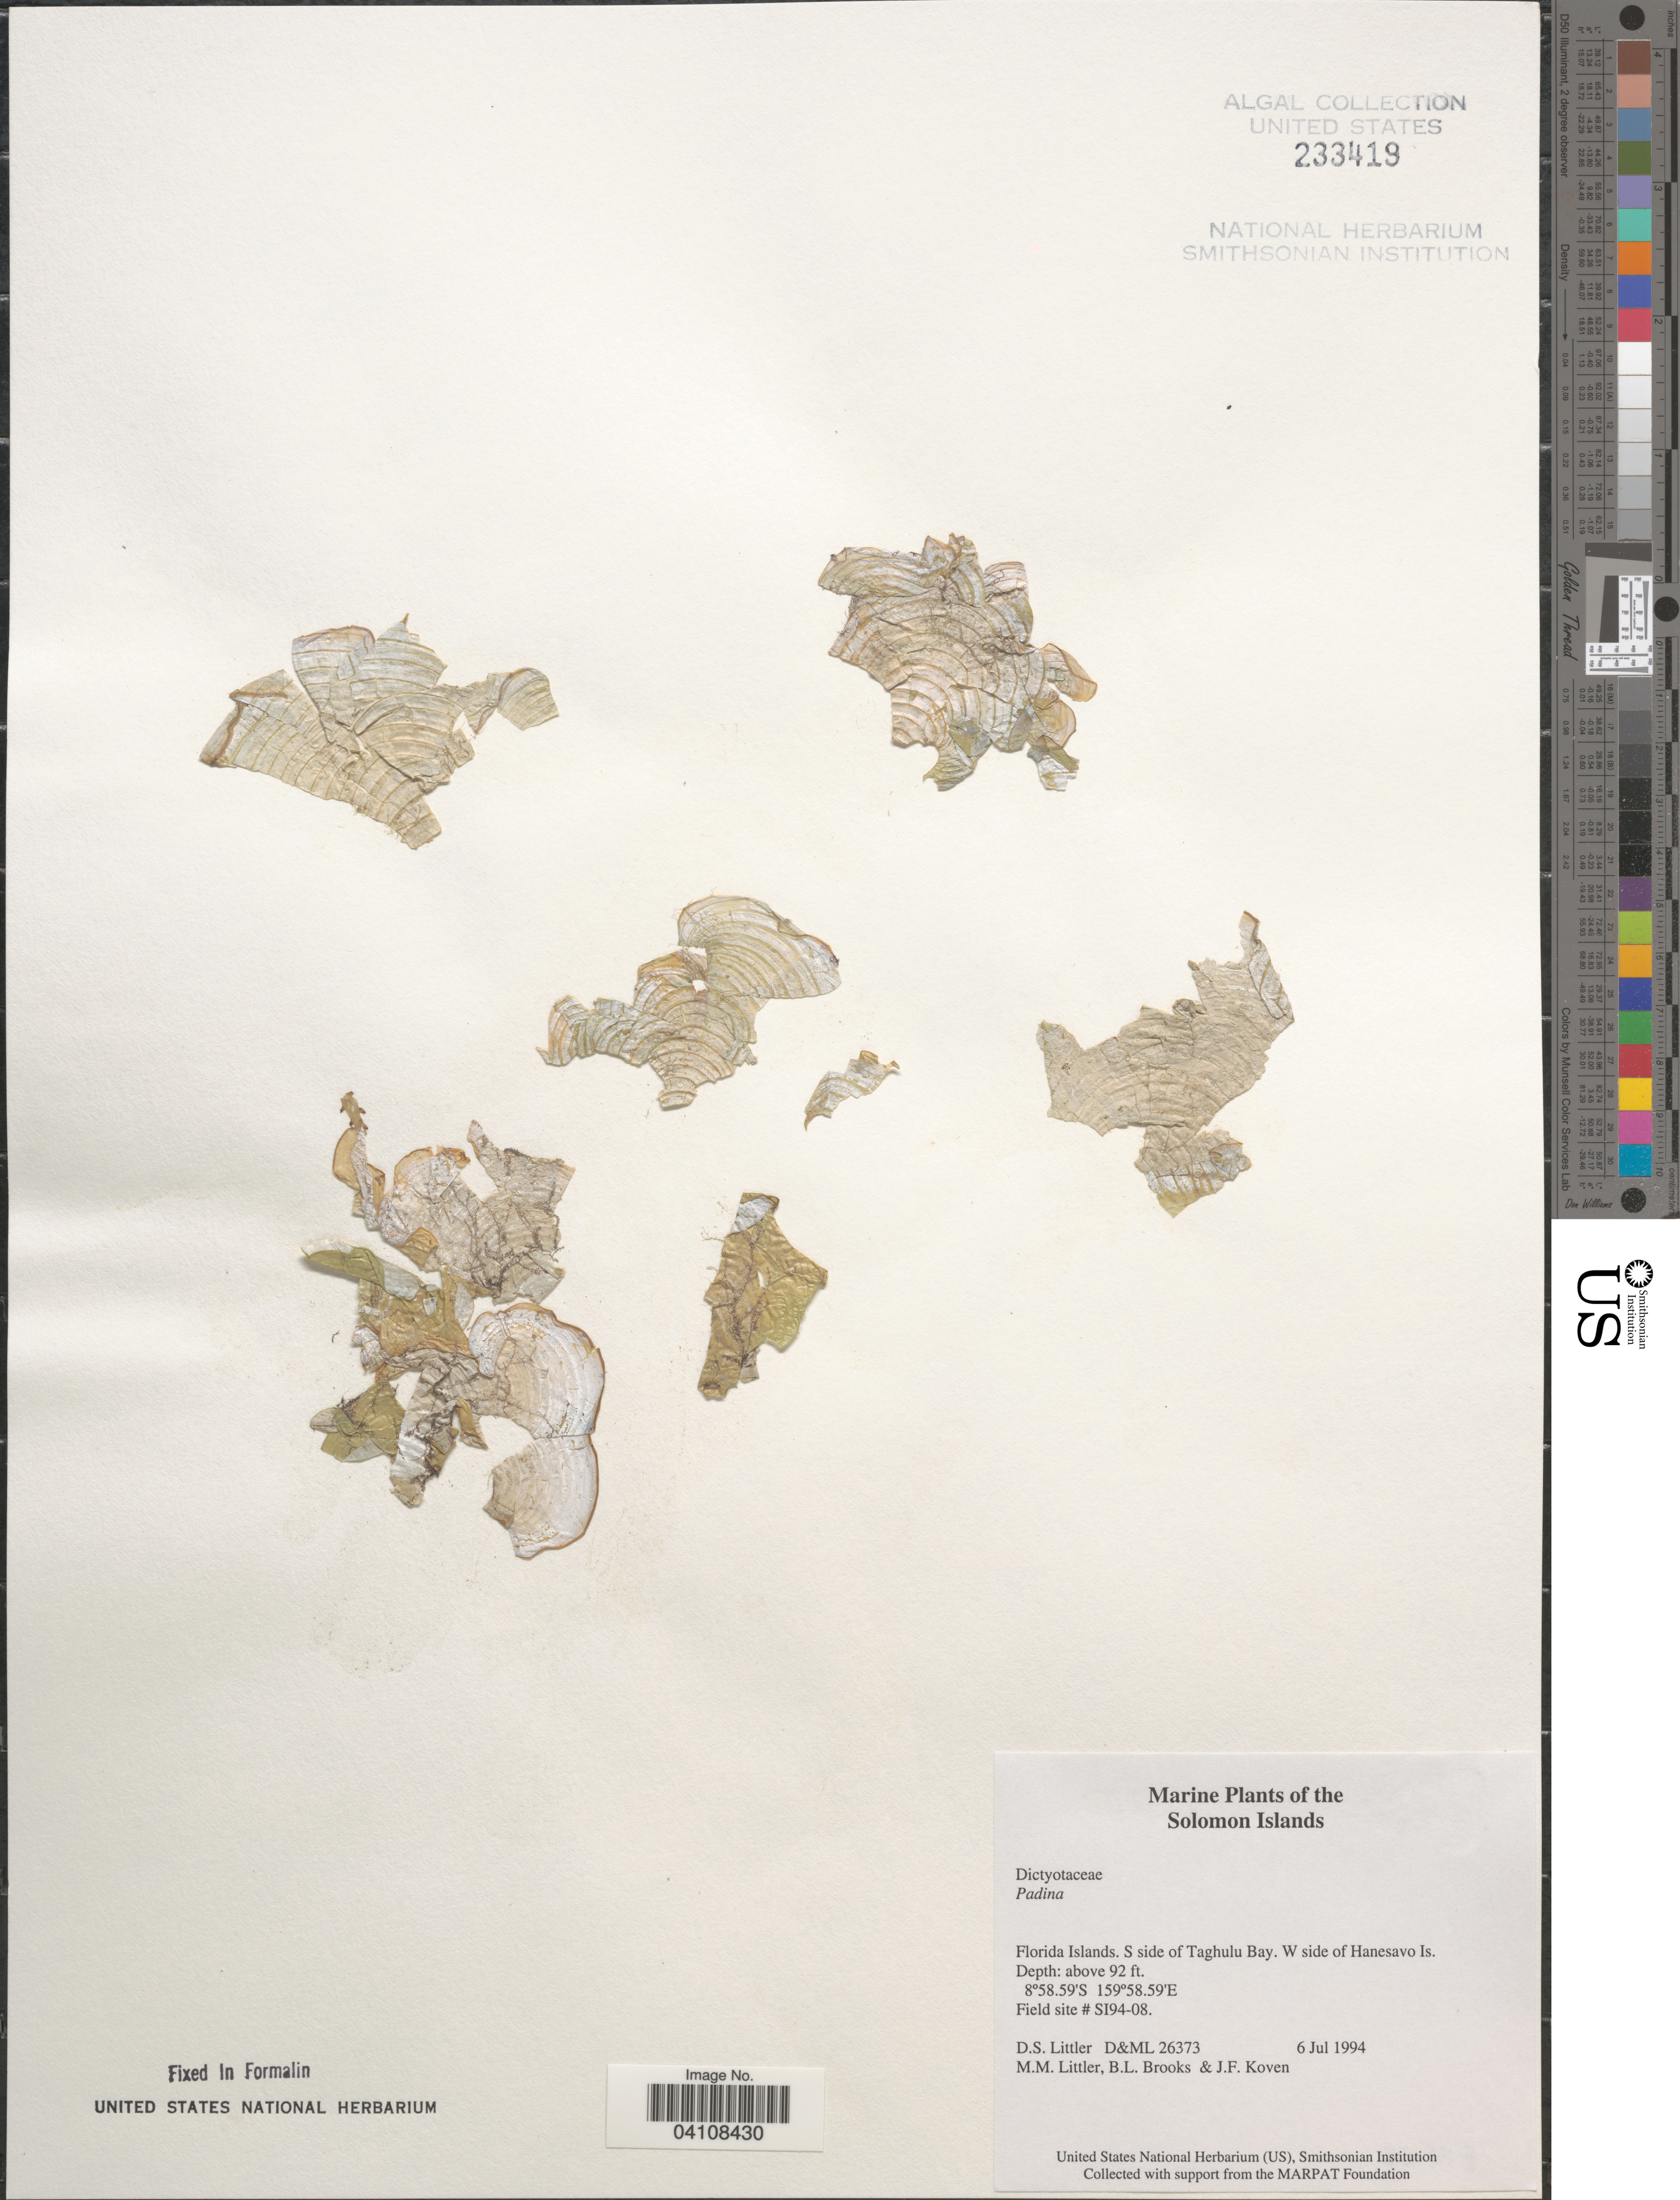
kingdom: Chromista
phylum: Ochrophyta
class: Phaeophyceae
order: Dictyotales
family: Dictyotaceae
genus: Padina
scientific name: Padina sp.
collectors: D. S. Littler, B. Brooks & J. Koven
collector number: D&ML26373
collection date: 1994-07-06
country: Solomon Islands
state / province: Solomon Islands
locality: Florida Islands. S side of Taghulu Bay. W side of Hanesavo Is. Field site # SI94-08.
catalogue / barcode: US 233419